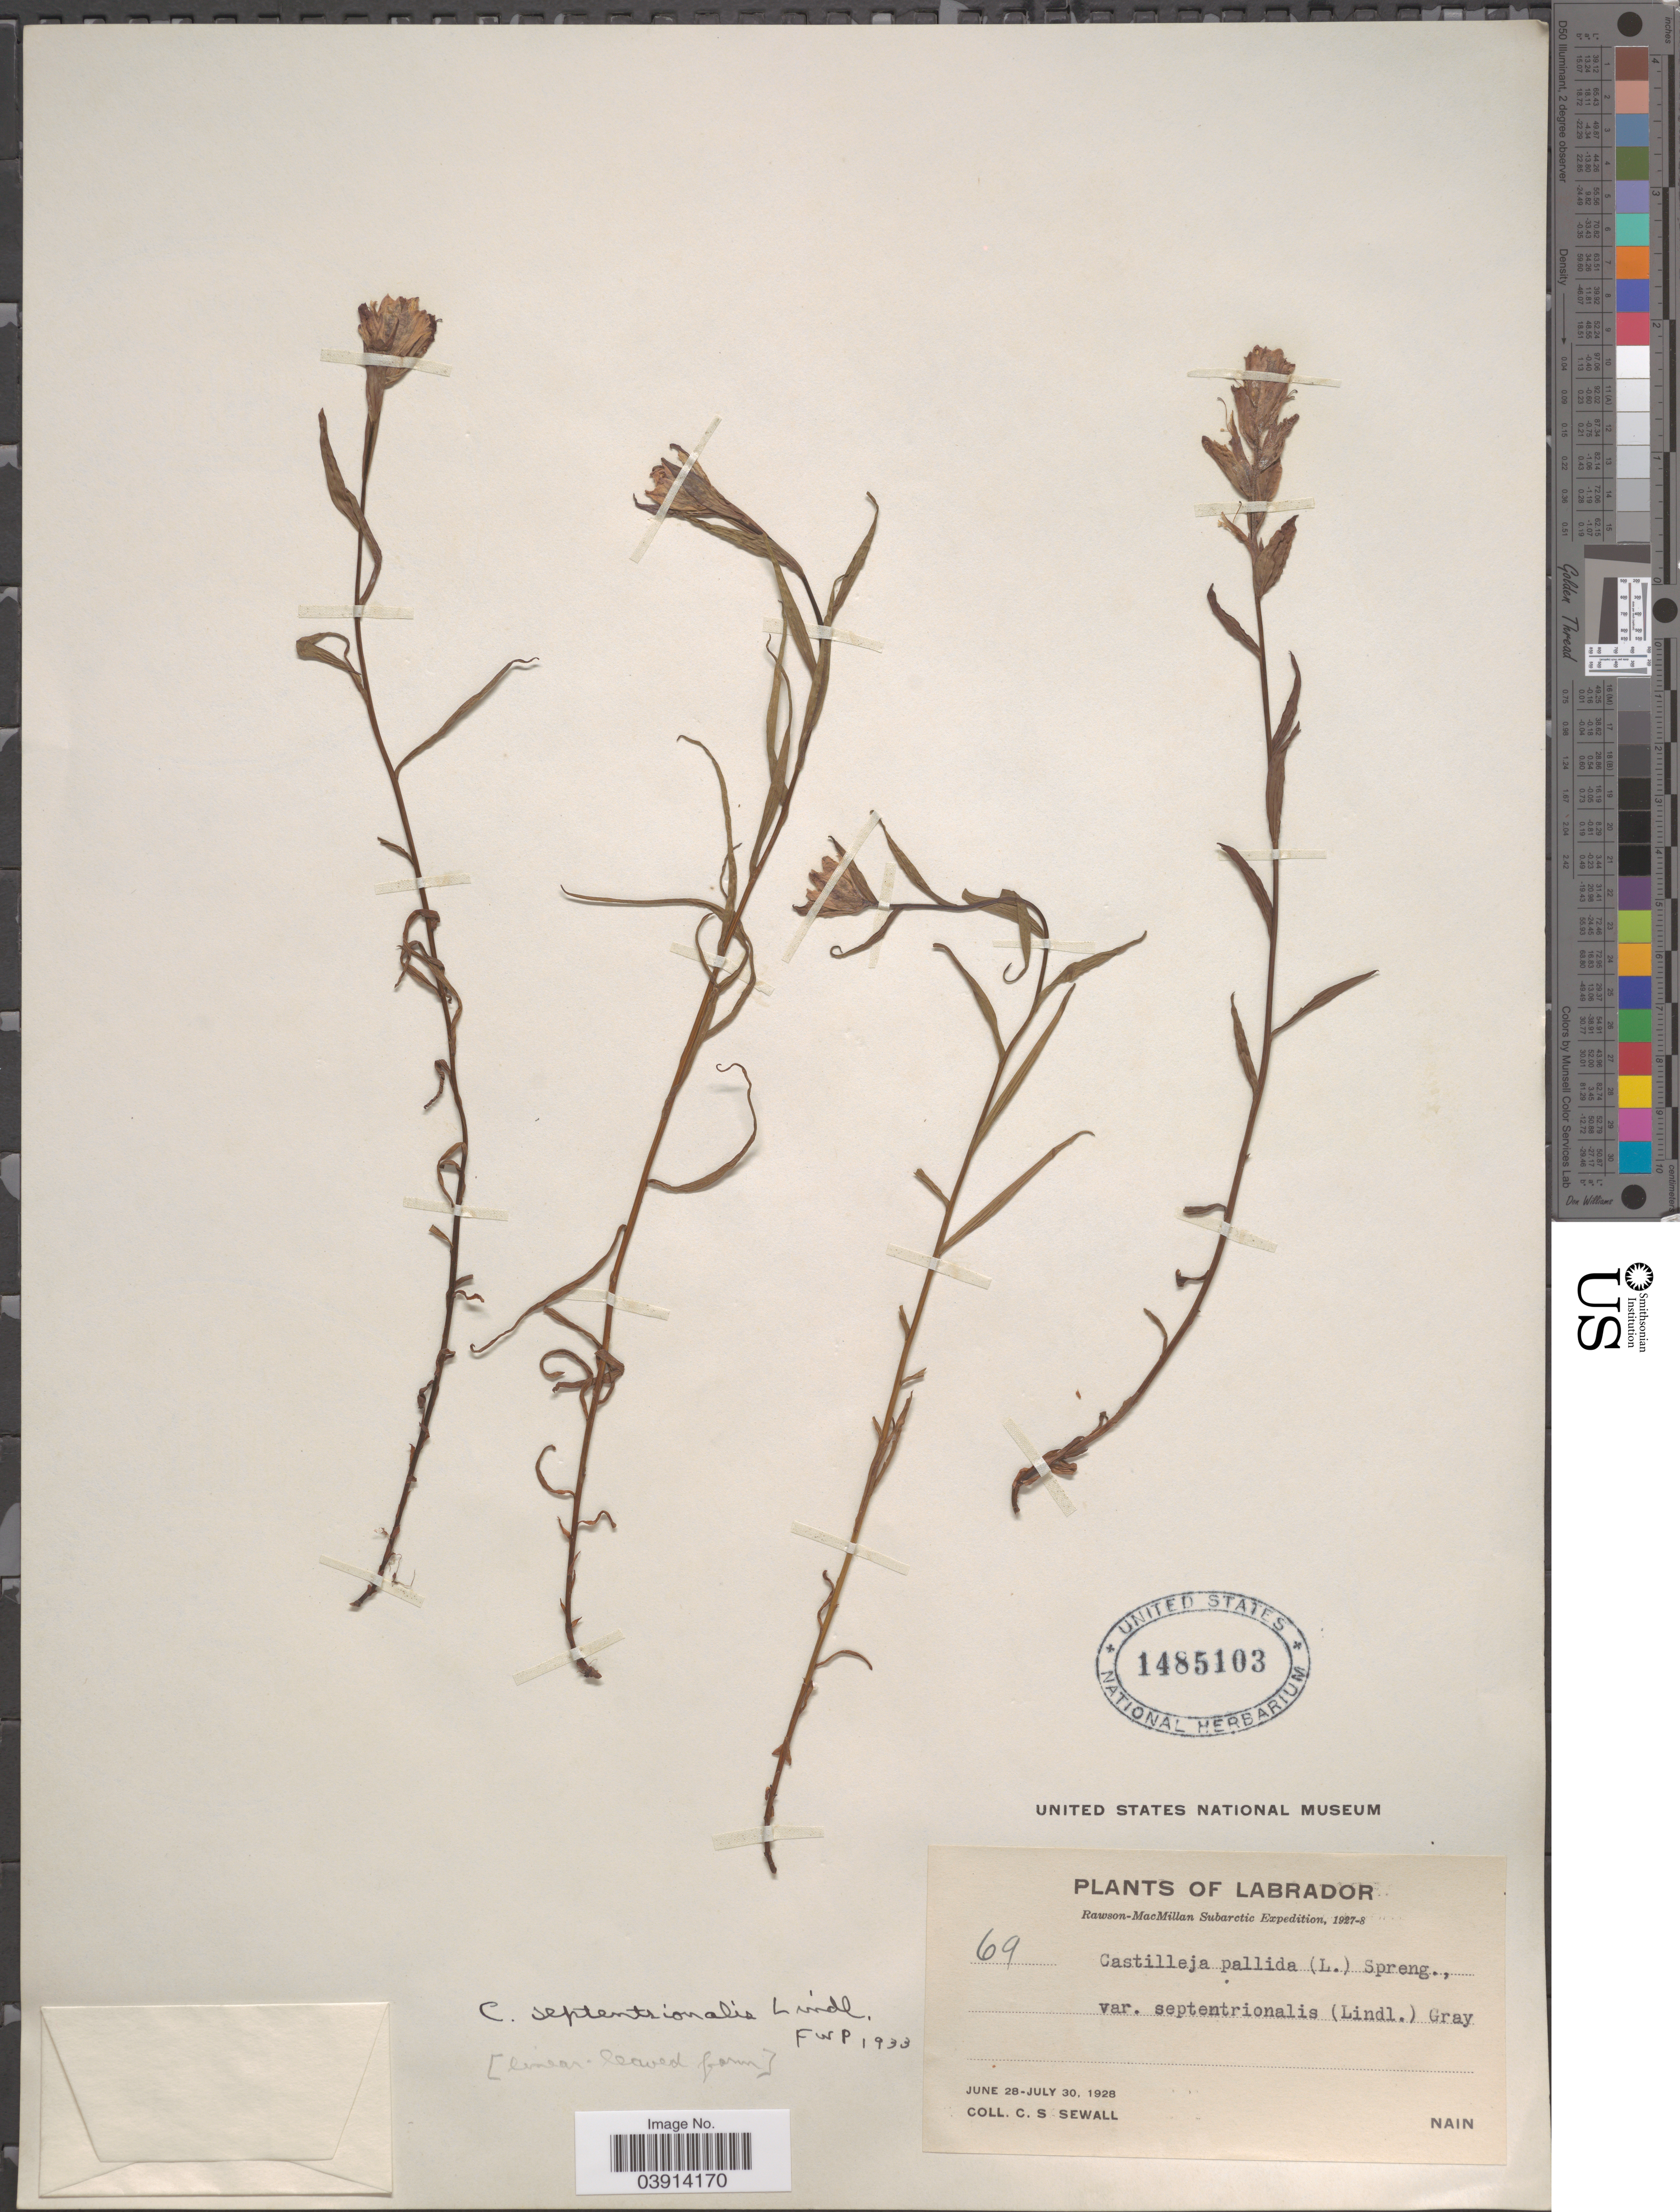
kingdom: Plantae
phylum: Tracheophyta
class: Magnoliopsida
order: Lamiales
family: Orobanchaceae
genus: Castilleja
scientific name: Castilleja septentrionalis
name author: Lindl.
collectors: C. Sewall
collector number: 69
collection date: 1928-06-28/1928-07-30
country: Canada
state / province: Newfoundland and Labrador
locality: Labrador. Nain.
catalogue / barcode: US 1485103